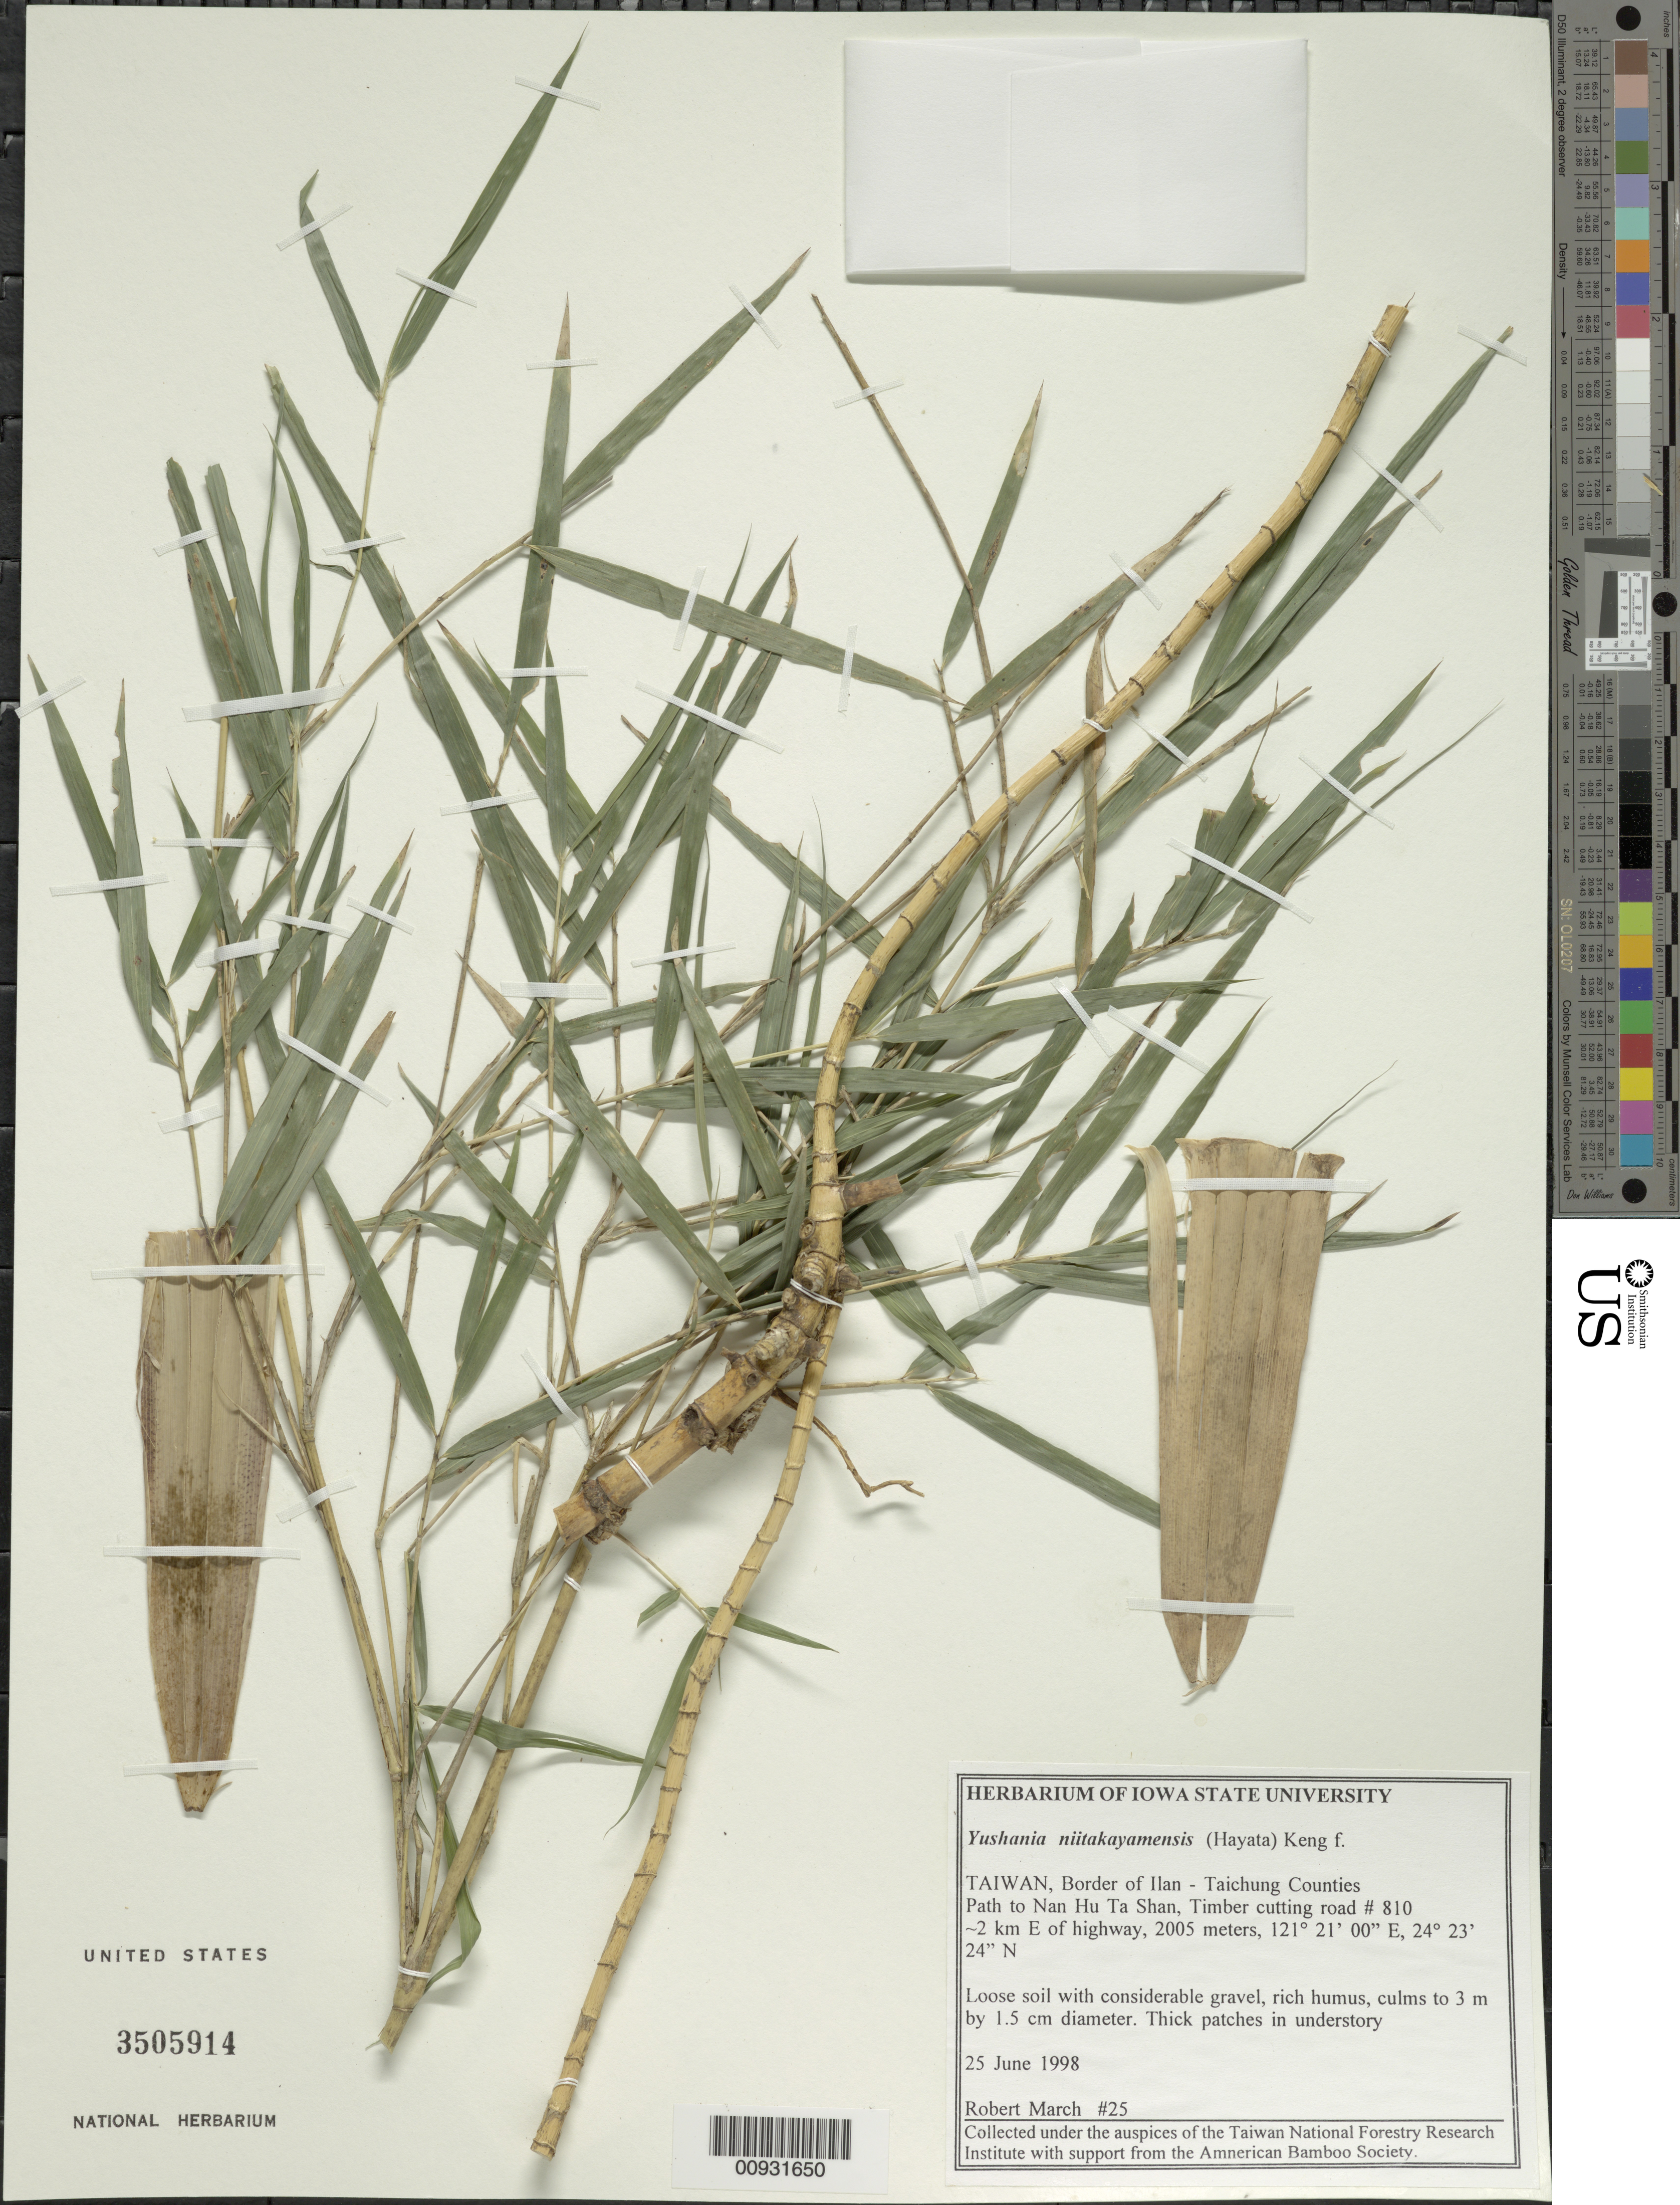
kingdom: Plantae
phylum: Tracheophyta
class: Liliopsida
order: Poales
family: Poaceae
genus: Yushania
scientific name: Yushania niitakayamensis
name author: (Hayata) Keng f.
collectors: R. March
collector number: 25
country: Taiwan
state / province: Ilan/Taichung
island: Taiwan [Formosa]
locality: Path to Nan Hu Ta Shan, Timber cutting road # 810.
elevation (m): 2005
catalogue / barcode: US 3505914